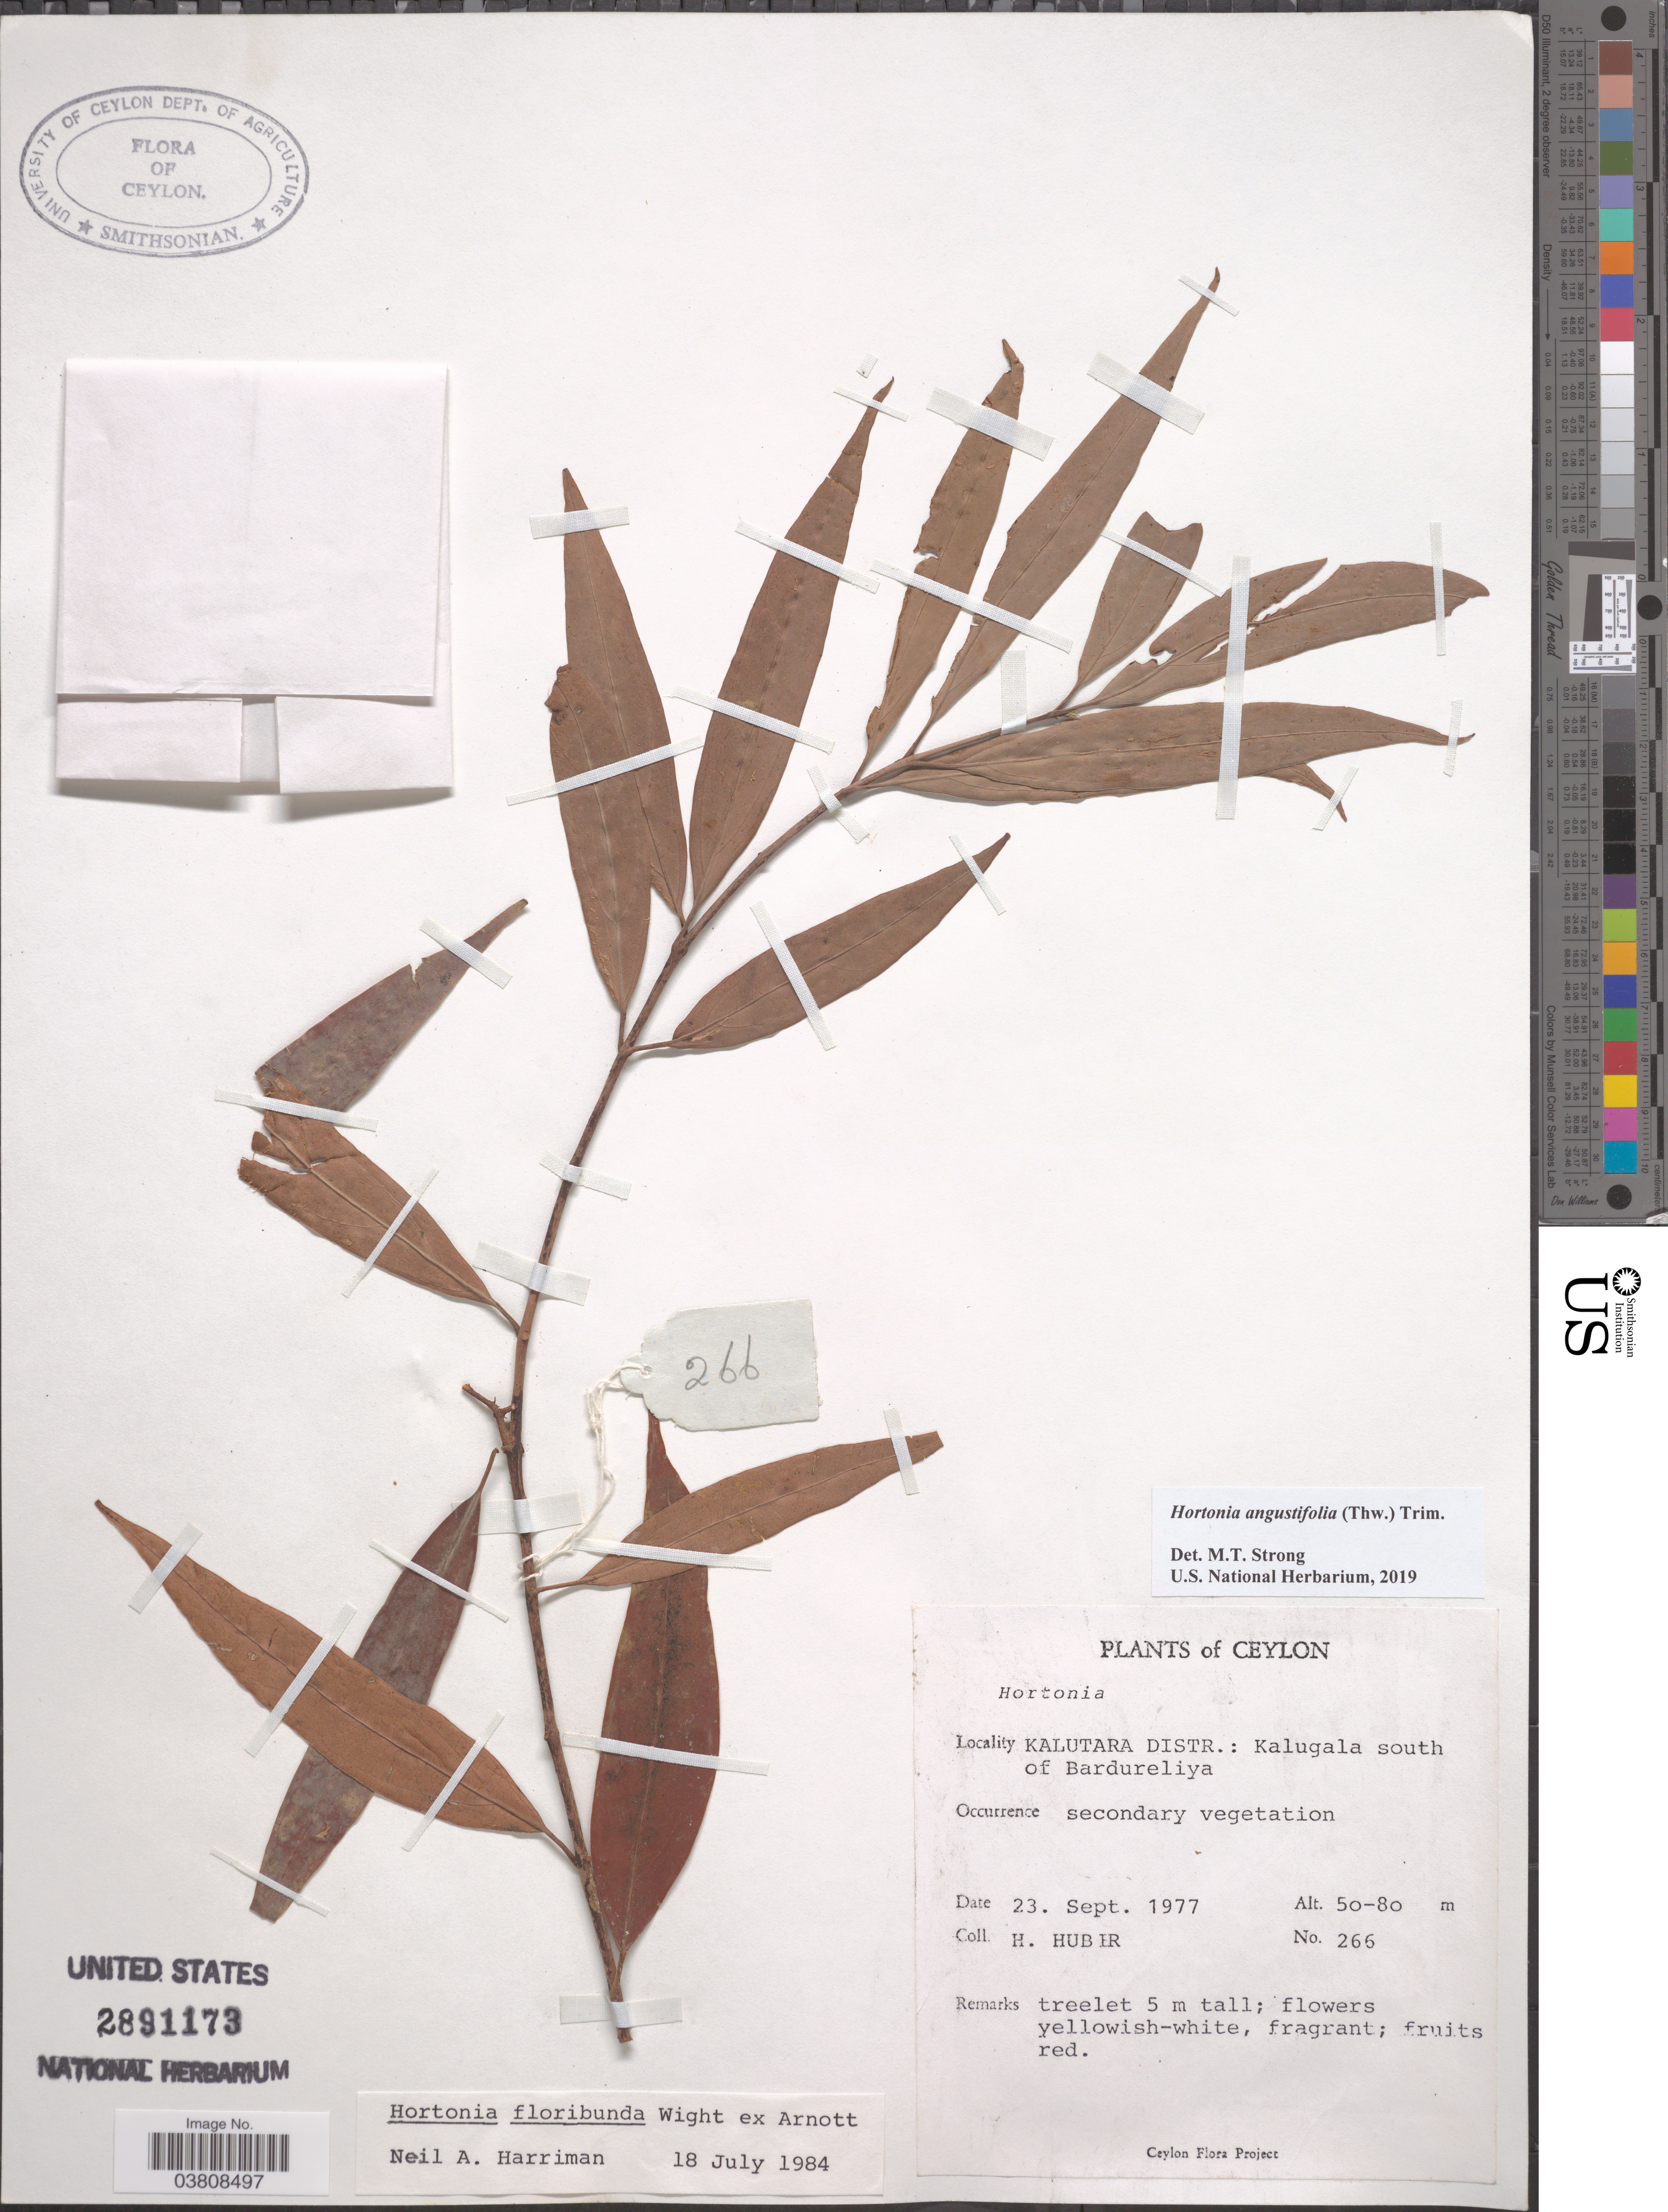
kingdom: Plantae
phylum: Tracheophyta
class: Magnoliopsida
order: Laurales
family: Monimiaceae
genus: Hortonia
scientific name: Hortonia angustifolia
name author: Trimen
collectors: H. Huber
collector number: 266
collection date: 1977-09-23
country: Sri Lanka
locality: Ceylon. Kalutara Distr.: Kalugala south of Bardureliya.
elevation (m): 50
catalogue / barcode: US 2891173